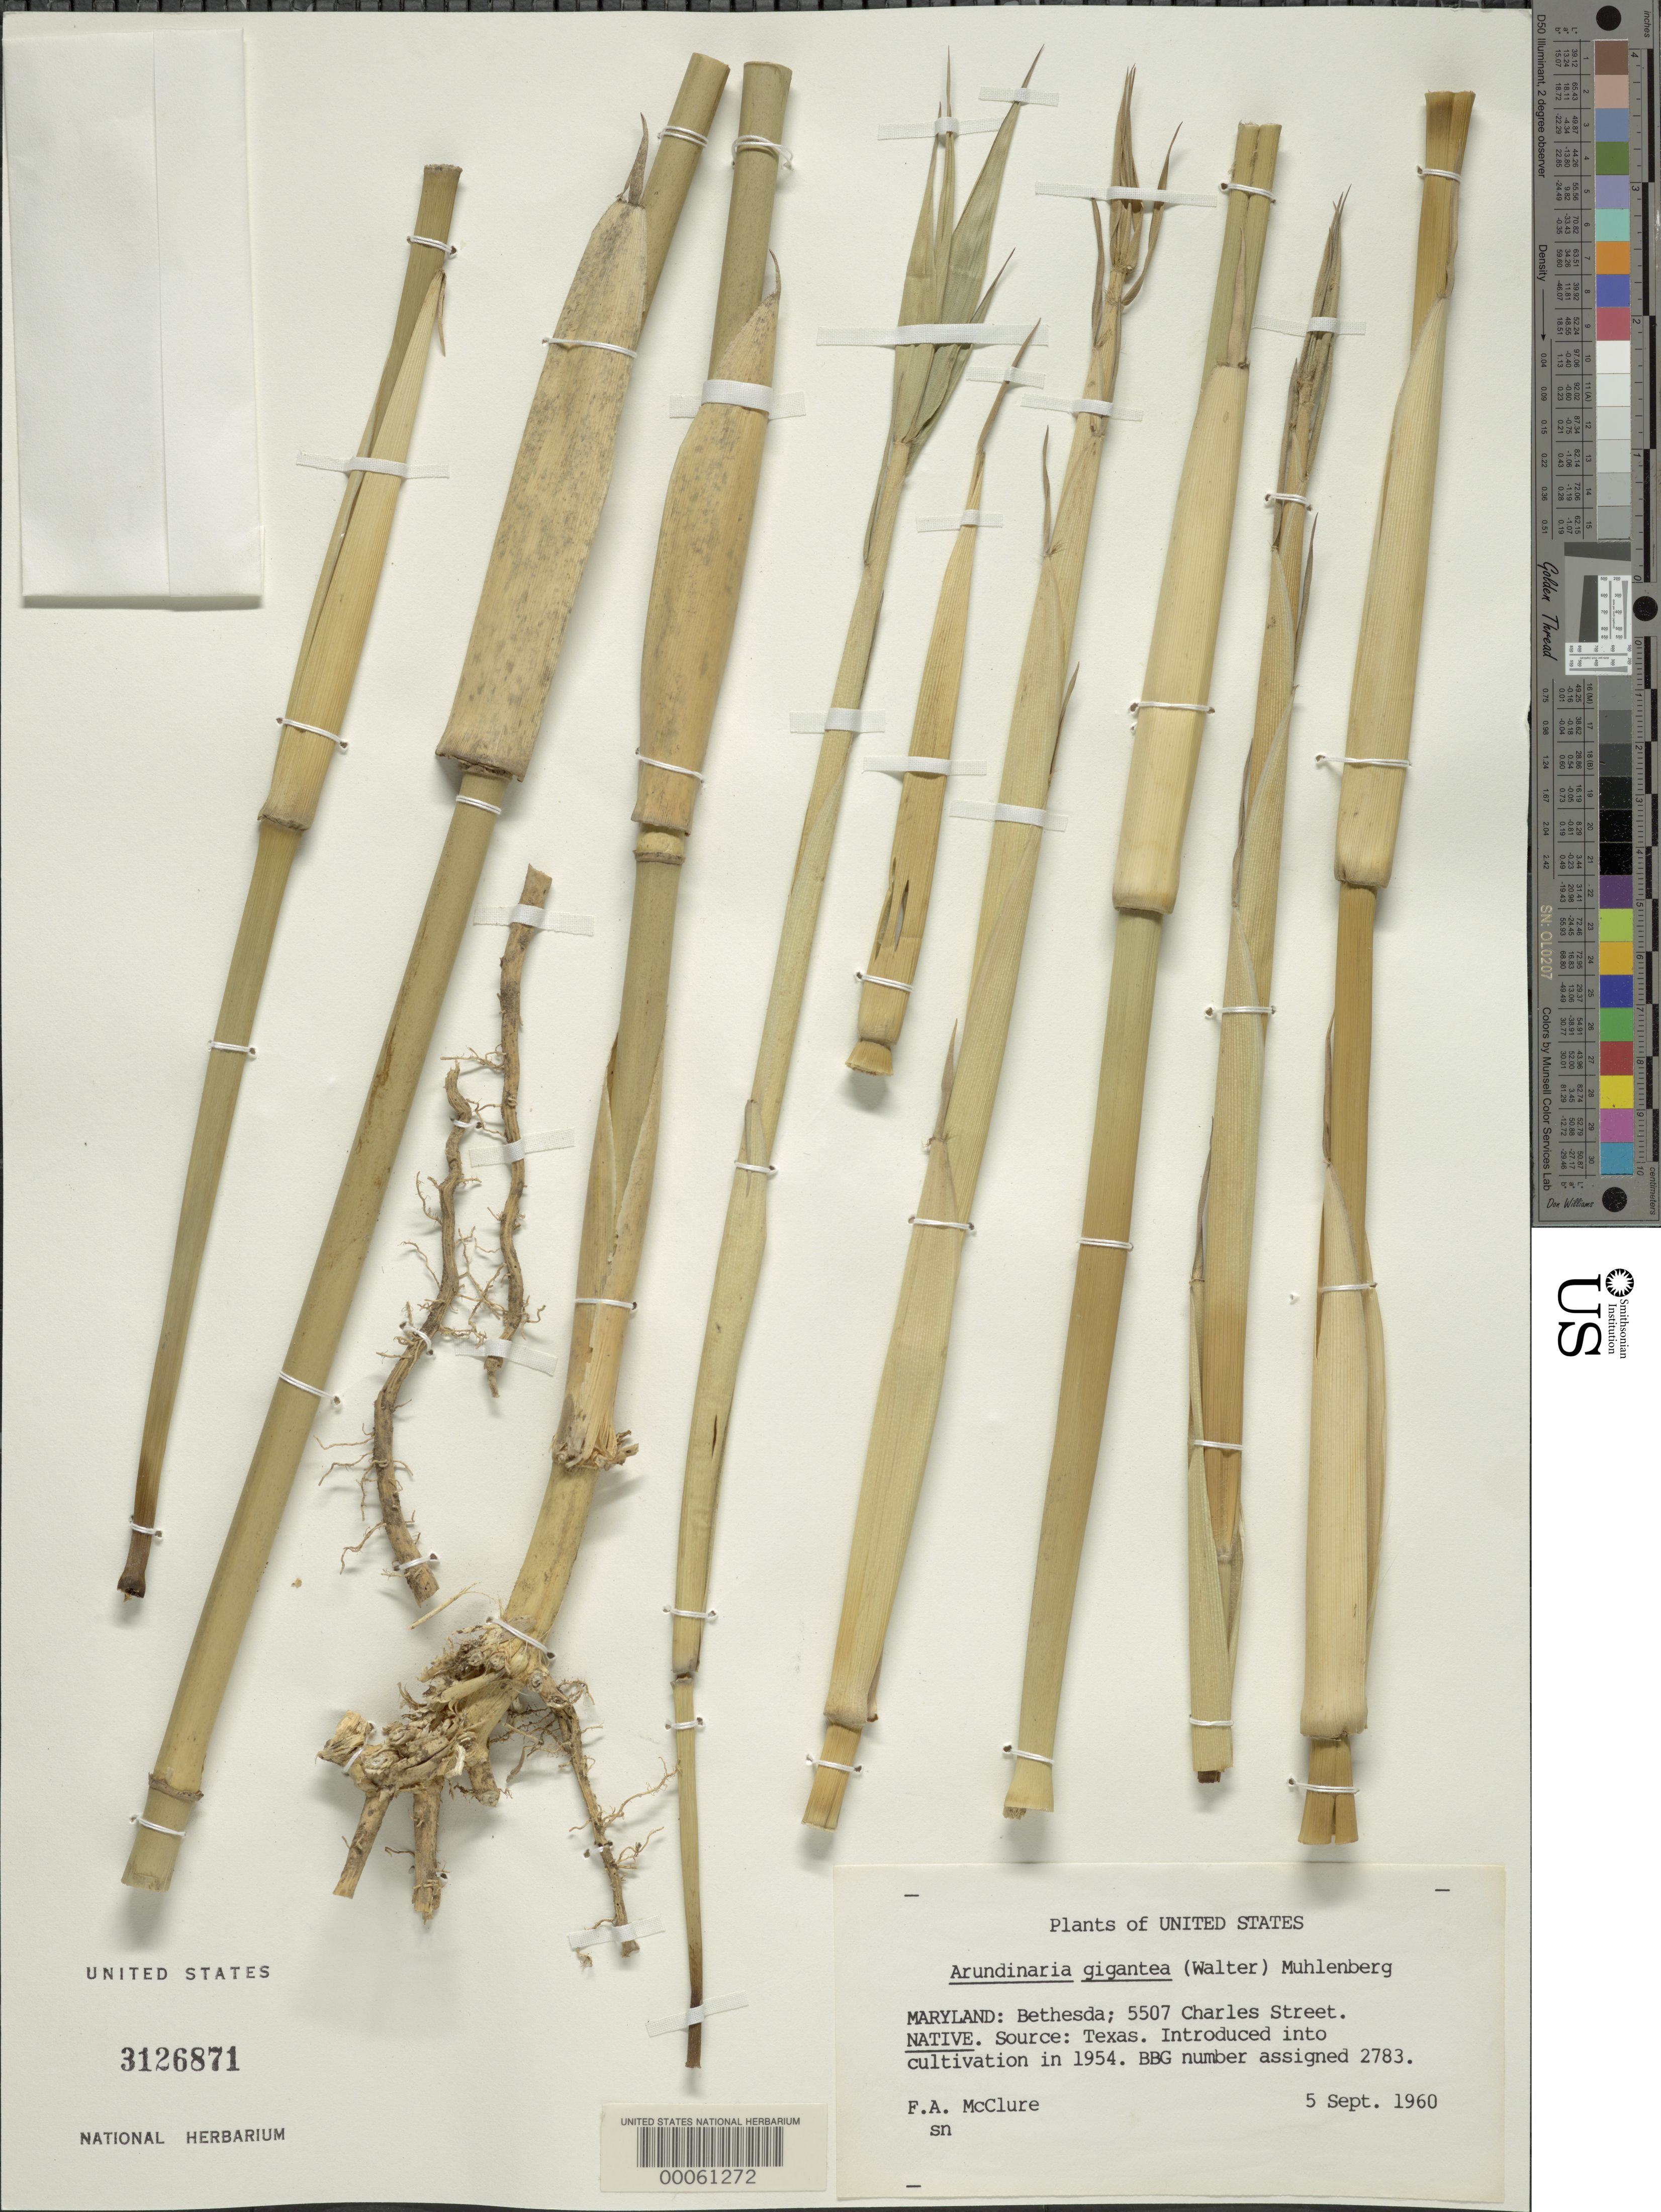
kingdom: Plantae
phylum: Tracheophyta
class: Liliopsida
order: Poales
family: Poaceae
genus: Arundinaria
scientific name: Arundinaria gigantea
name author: (Walter) Muhl.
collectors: F. A. McClure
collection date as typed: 05 Sep 1960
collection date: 1960-09-05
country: United States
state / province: Maryland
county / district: Montgomery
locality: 5507 Charles Street, Bethesda (McClure's garden)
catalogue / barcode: US 3126871